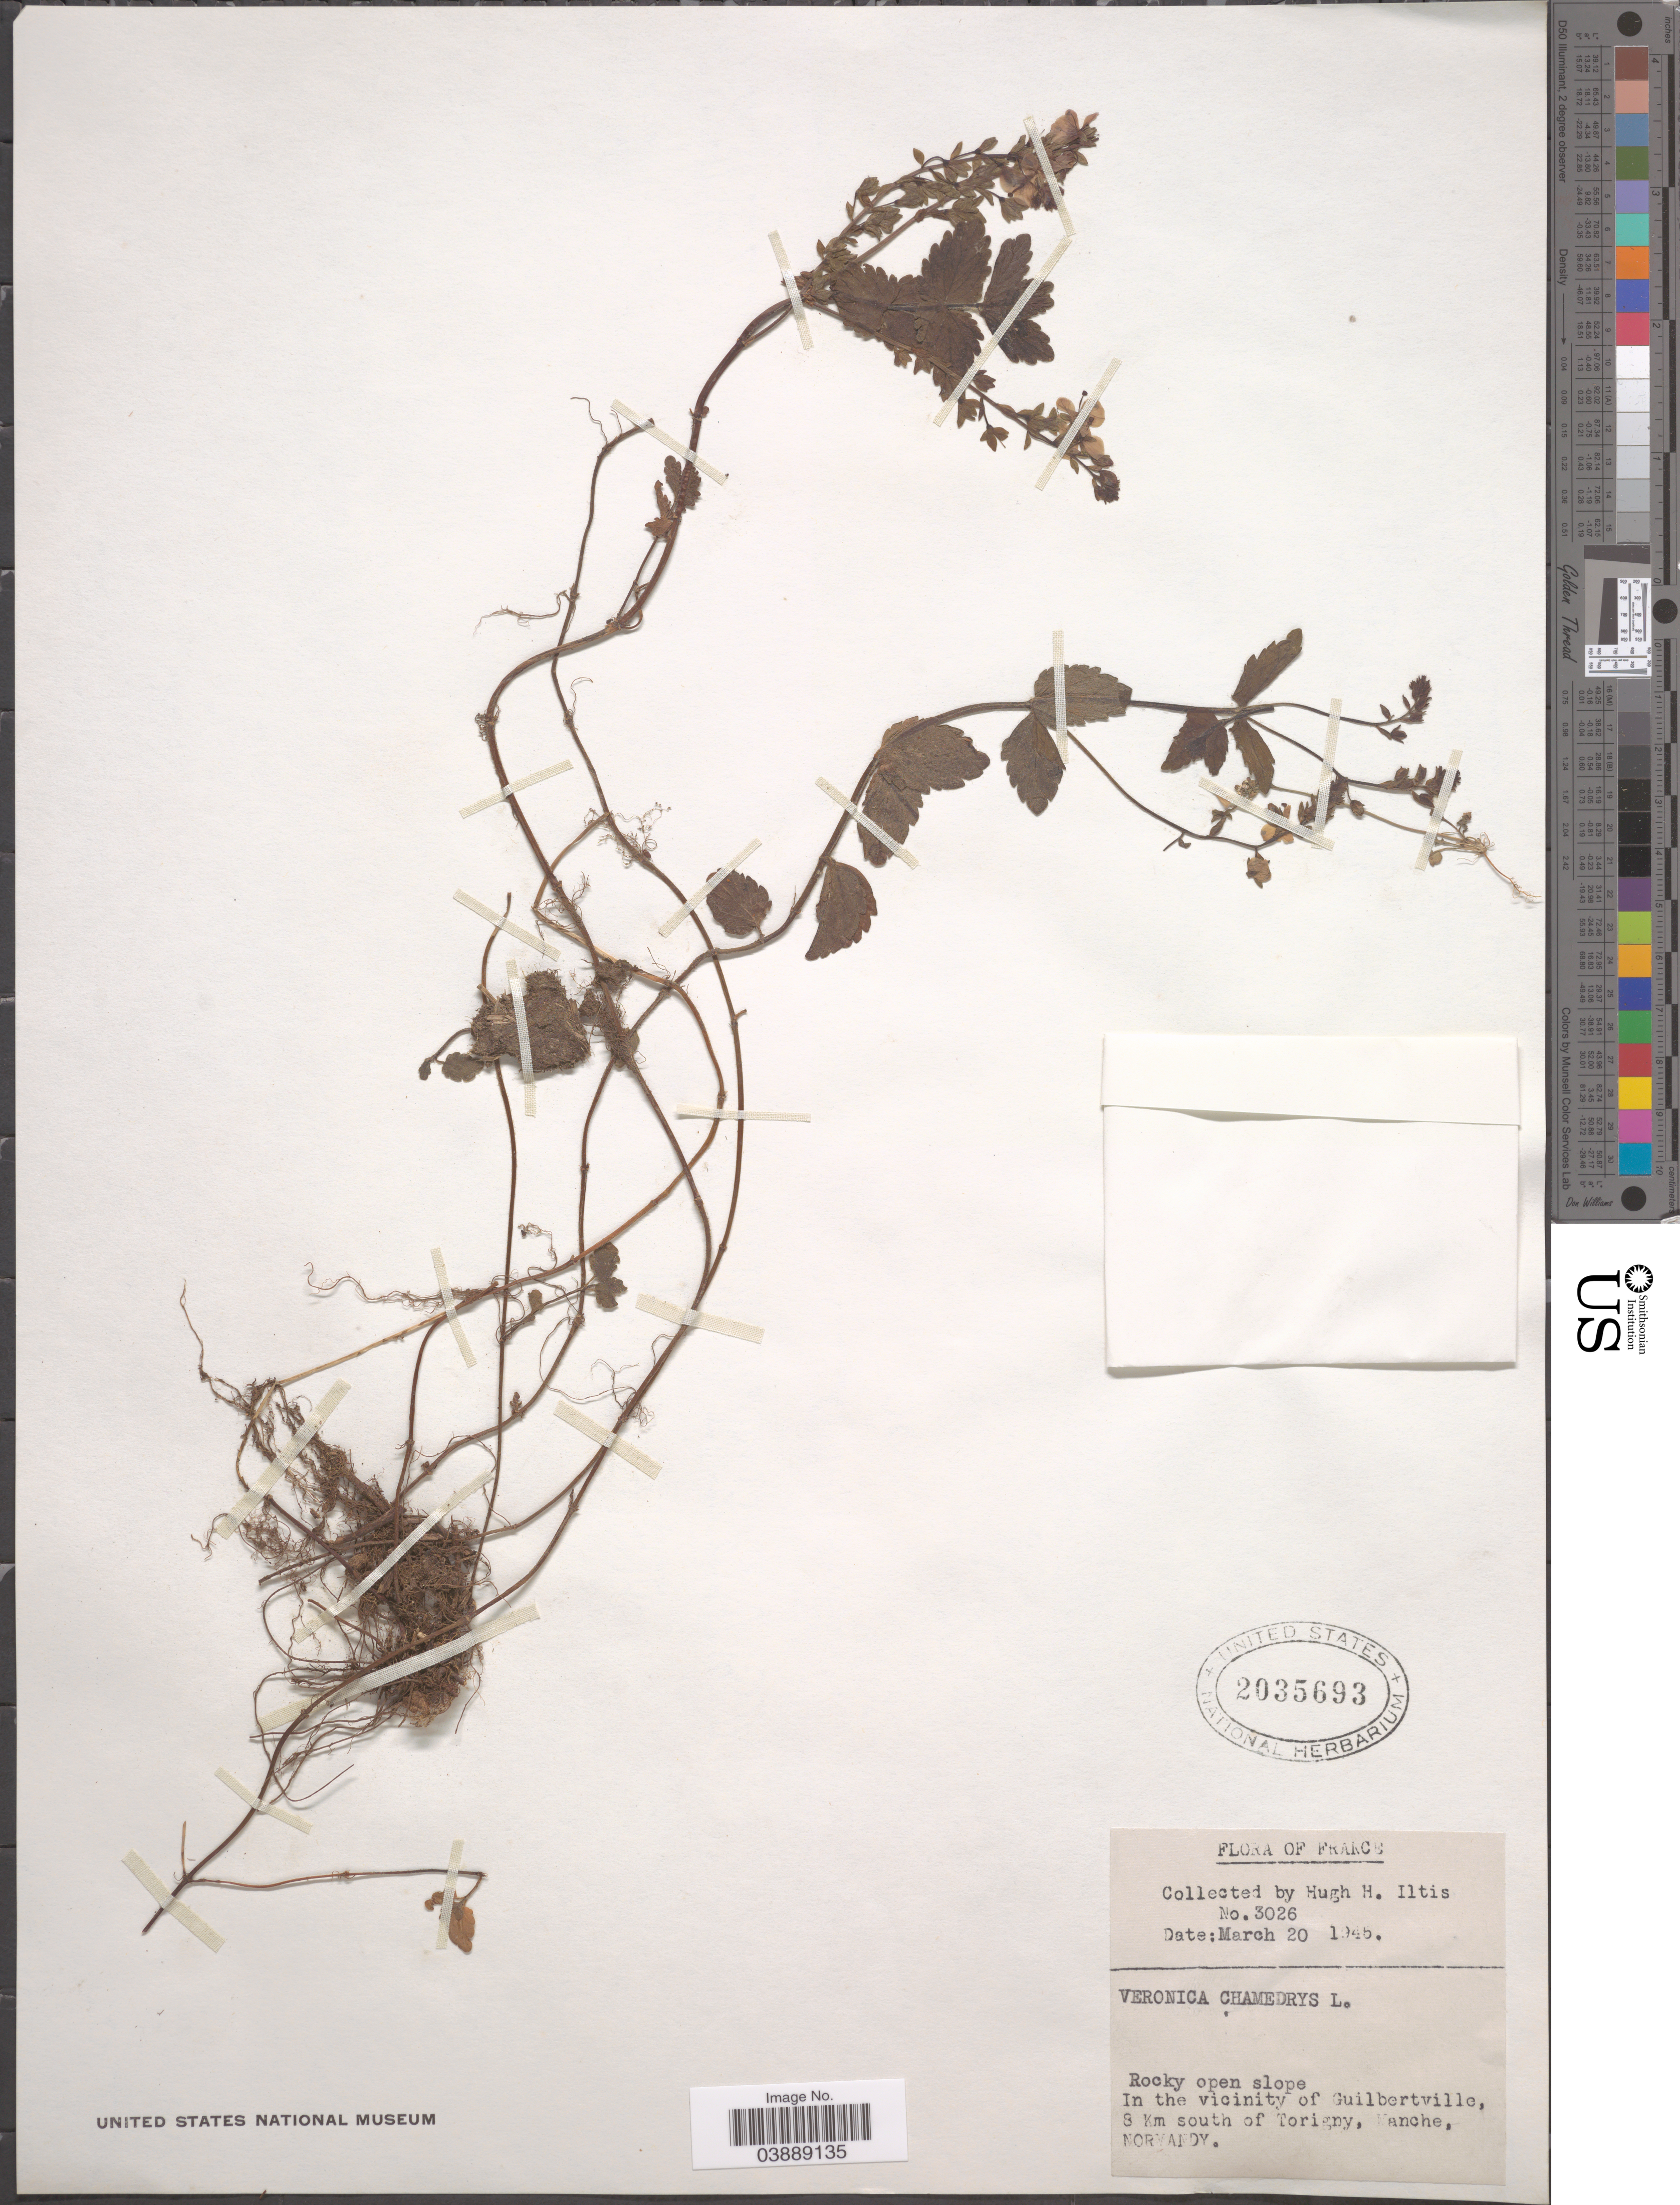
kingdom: Plantae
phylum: Tracheophyta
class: Magnoliopsida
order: Lamiales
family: Plantaginaceae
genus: Veronica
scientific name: Veronica chamaedrys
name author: L.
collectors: H. Iltis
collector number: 3026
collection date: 1945-03-20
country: France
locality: In the vicinity of Guilbertville, 8 Km south of Torigny, Wanche, Norvandy.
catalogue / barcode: US 2035693